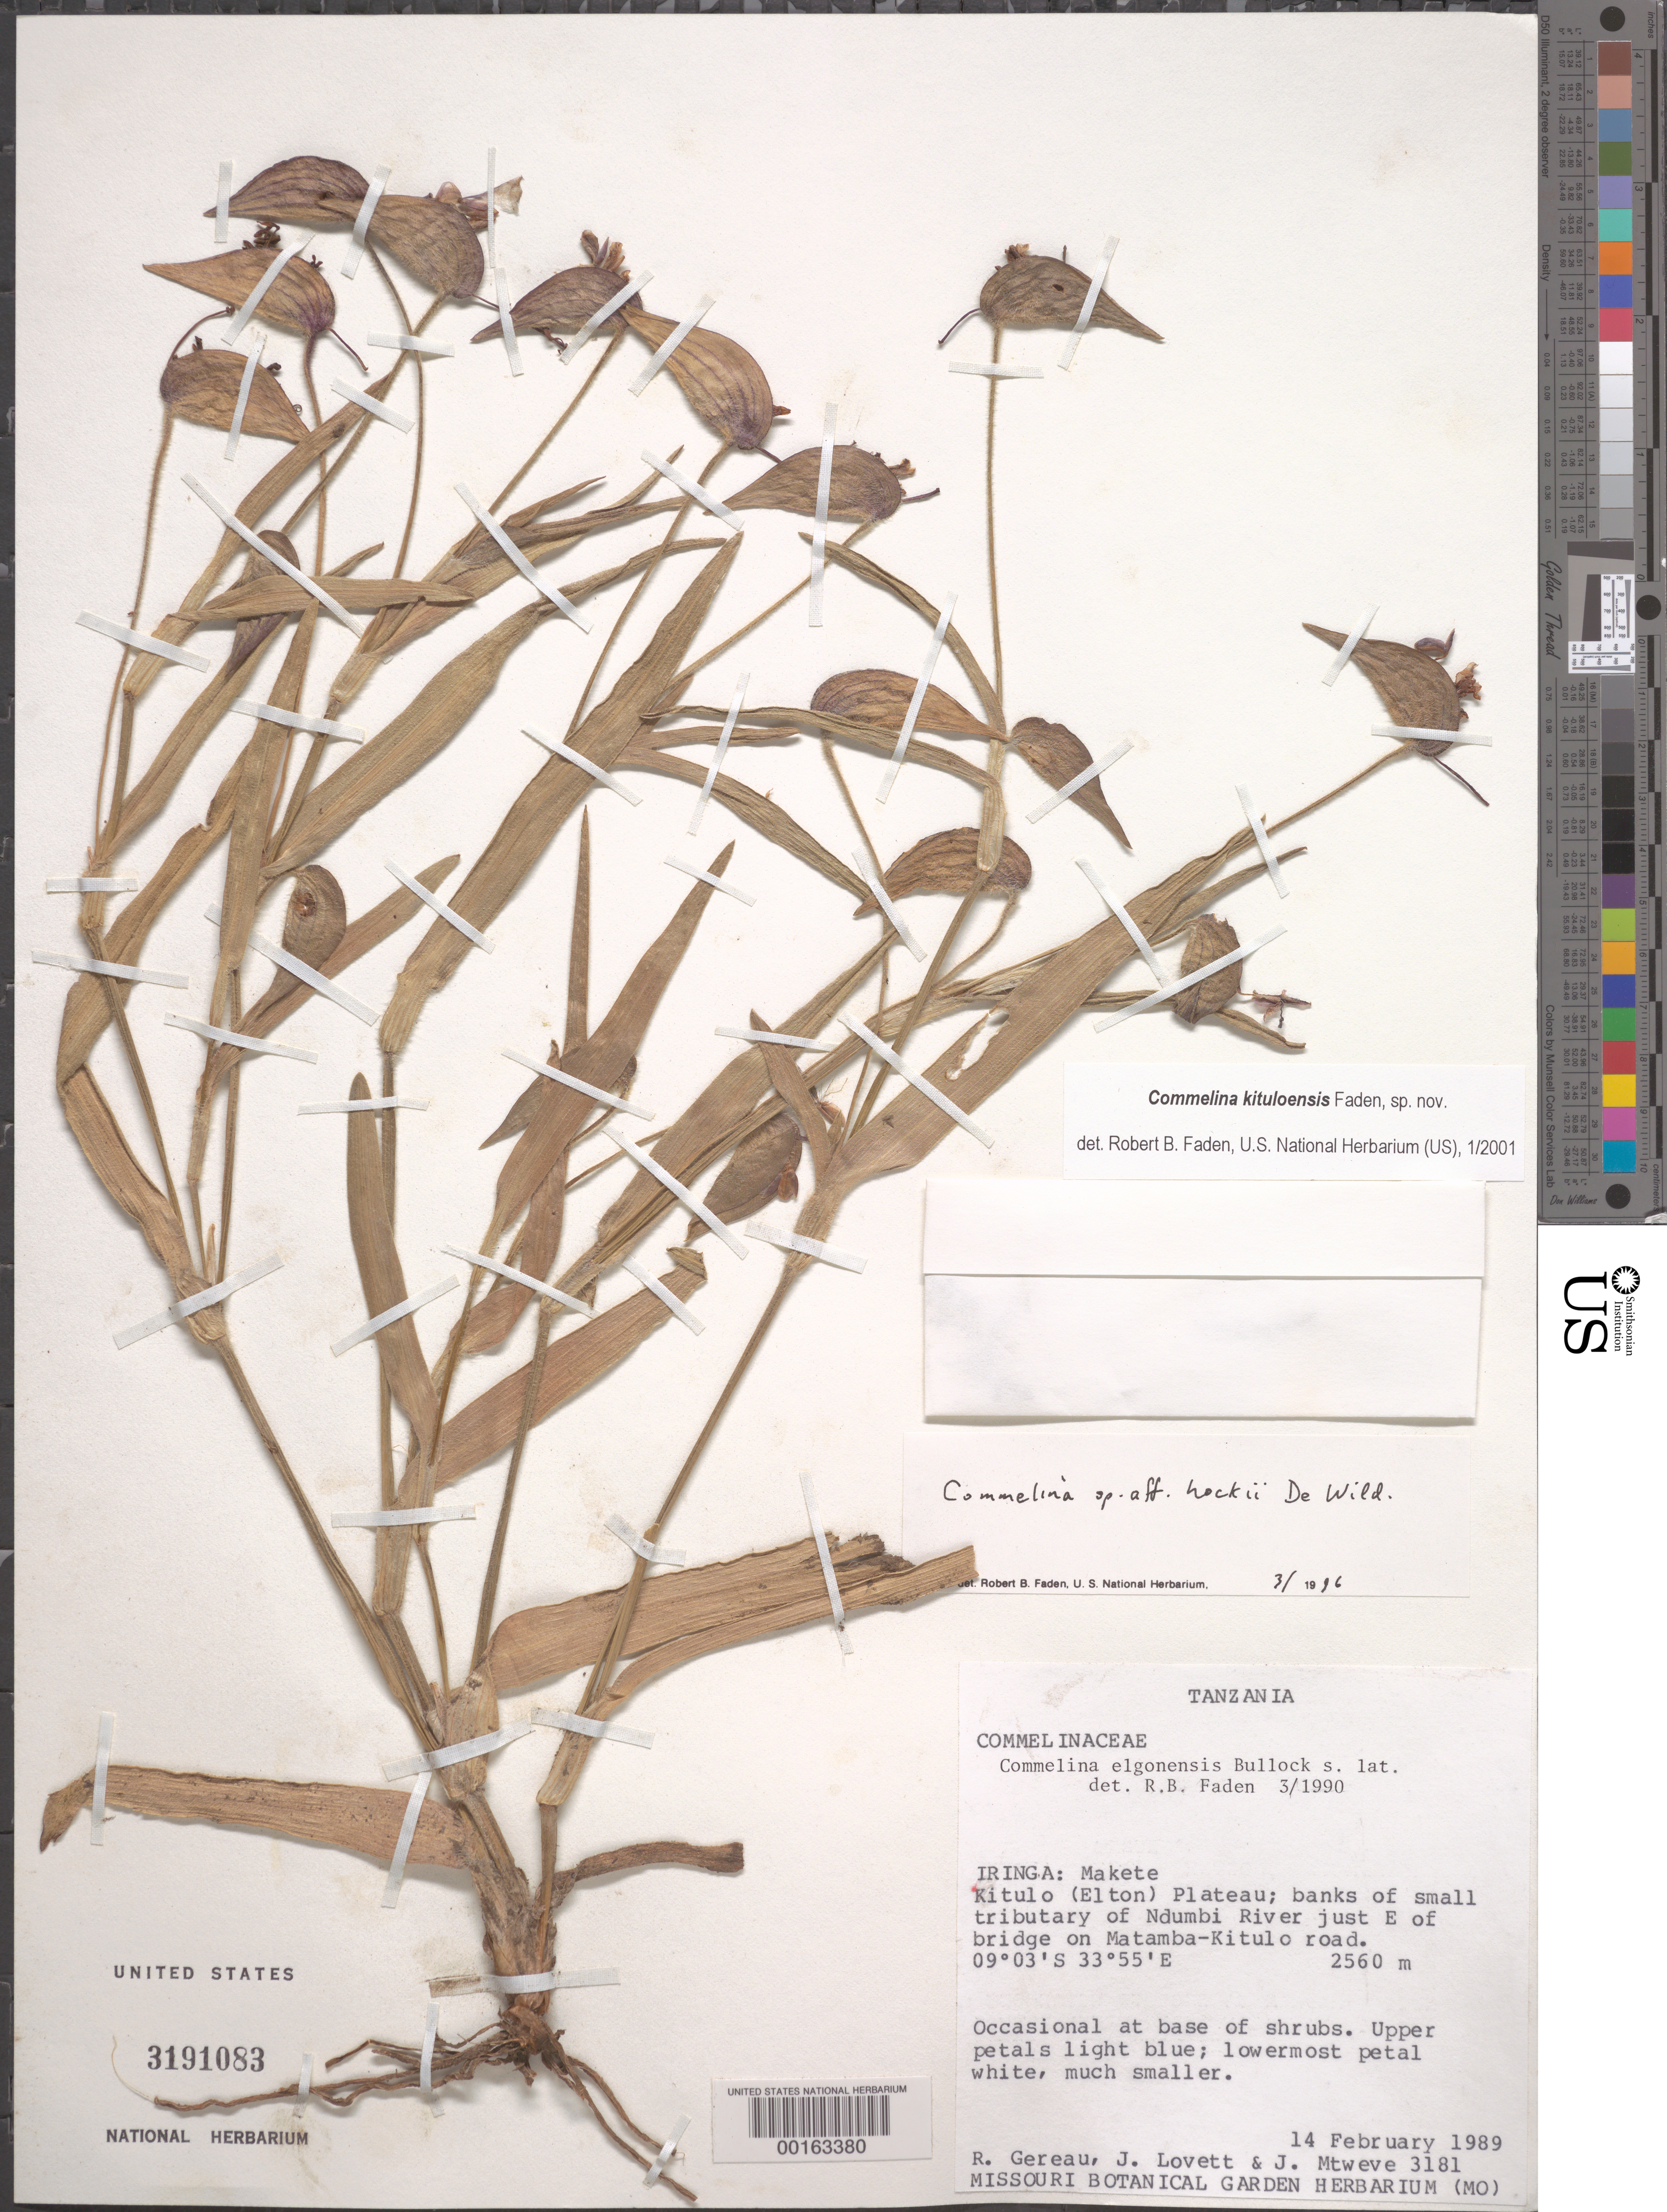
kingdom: Plantae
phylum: Tracheophyta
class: Liliopsida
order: Commelinales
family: Commelinaceae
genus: Commelina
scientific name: Commelina kituloensis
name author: Faden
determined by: Faden, Robert B., (US), Smithsonian Institution - National Museum of Natural History (UNITED STATES)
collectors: R. E. Gereau, J. Lovett & J. Mtweve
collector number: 3181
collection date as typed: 14 Feb 1989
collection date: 1989-02-14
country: Tanzania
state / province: Iringa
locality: Iringa, makete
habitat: Occasional at base of shrubs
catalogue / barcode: US 3191083